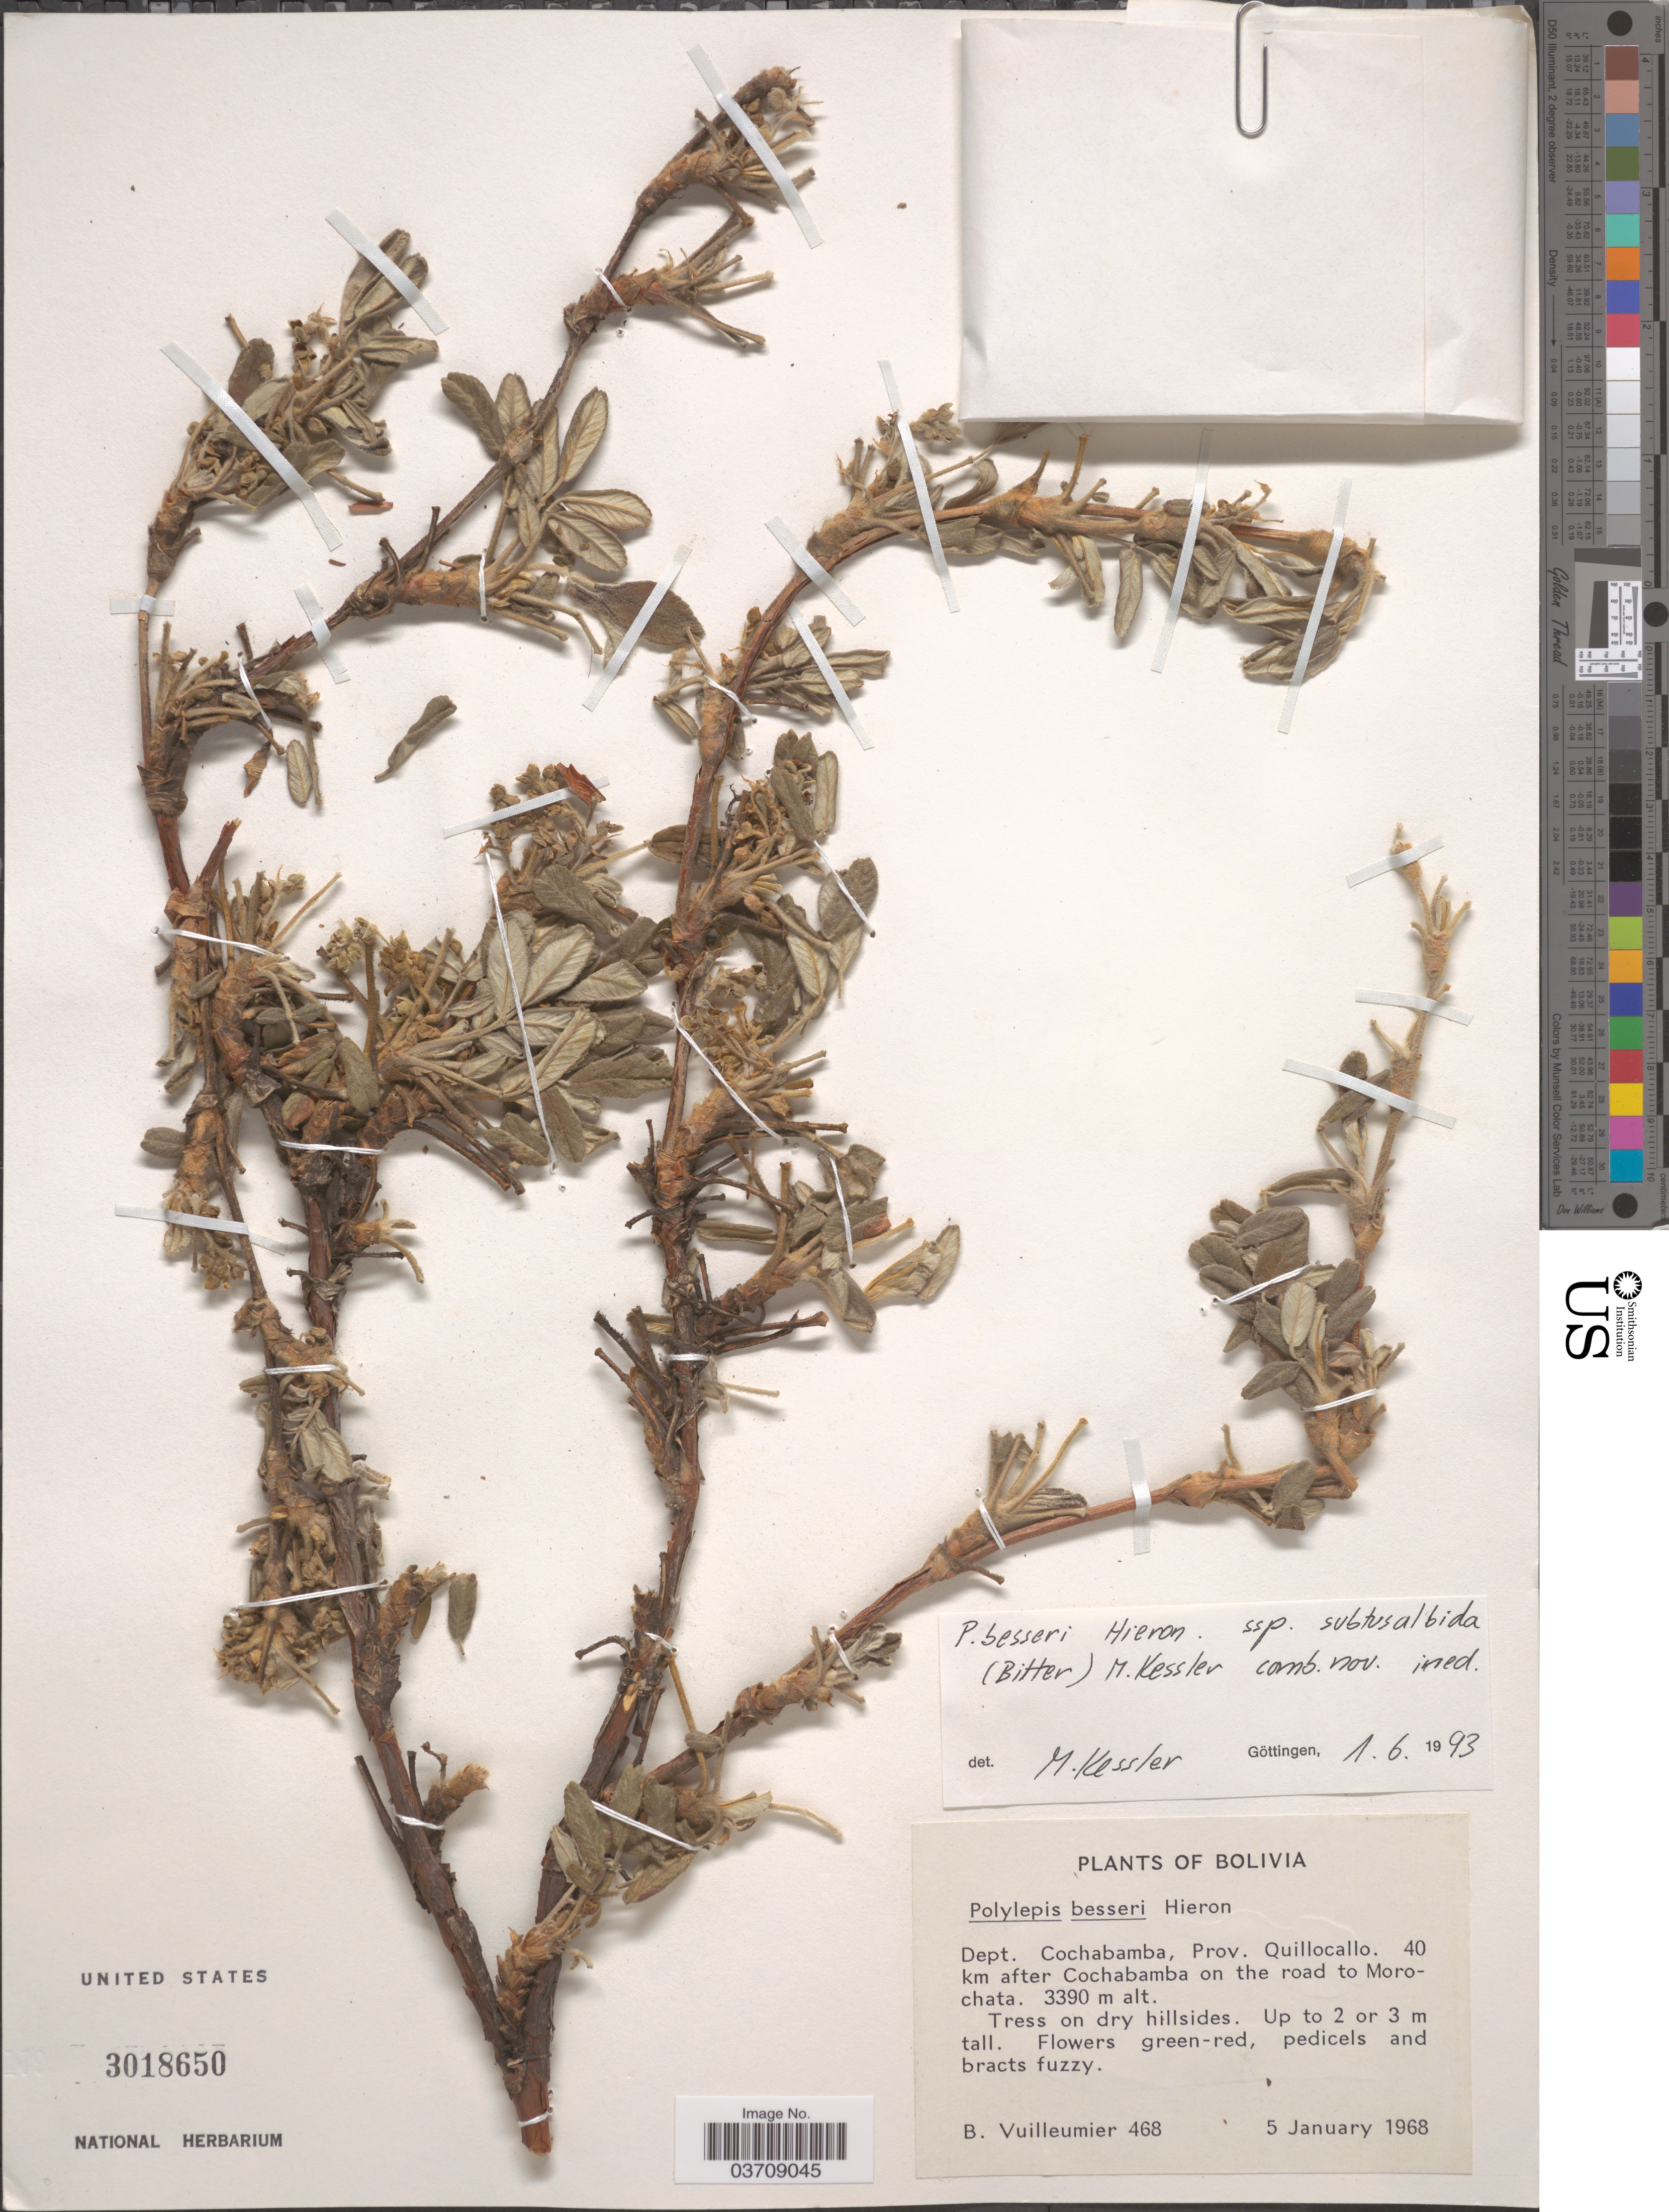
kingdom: Plantae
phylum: Tracheophyta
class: Magnoliopsida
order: Rosales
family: Rosaceae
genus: Polylepis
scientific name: Polylepis besseri subsp. subtusalbida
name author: (Bitter) M. Kessler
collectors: B. Vuilleumier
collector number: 468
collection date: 1968-01-05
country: Bolivia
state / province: Cochabamba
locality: Dept. Cochabamba, Prov. Quillocallo. 40 km after Cochabamba on the road to Morochata.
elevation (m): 3390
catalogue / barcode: US 3018650